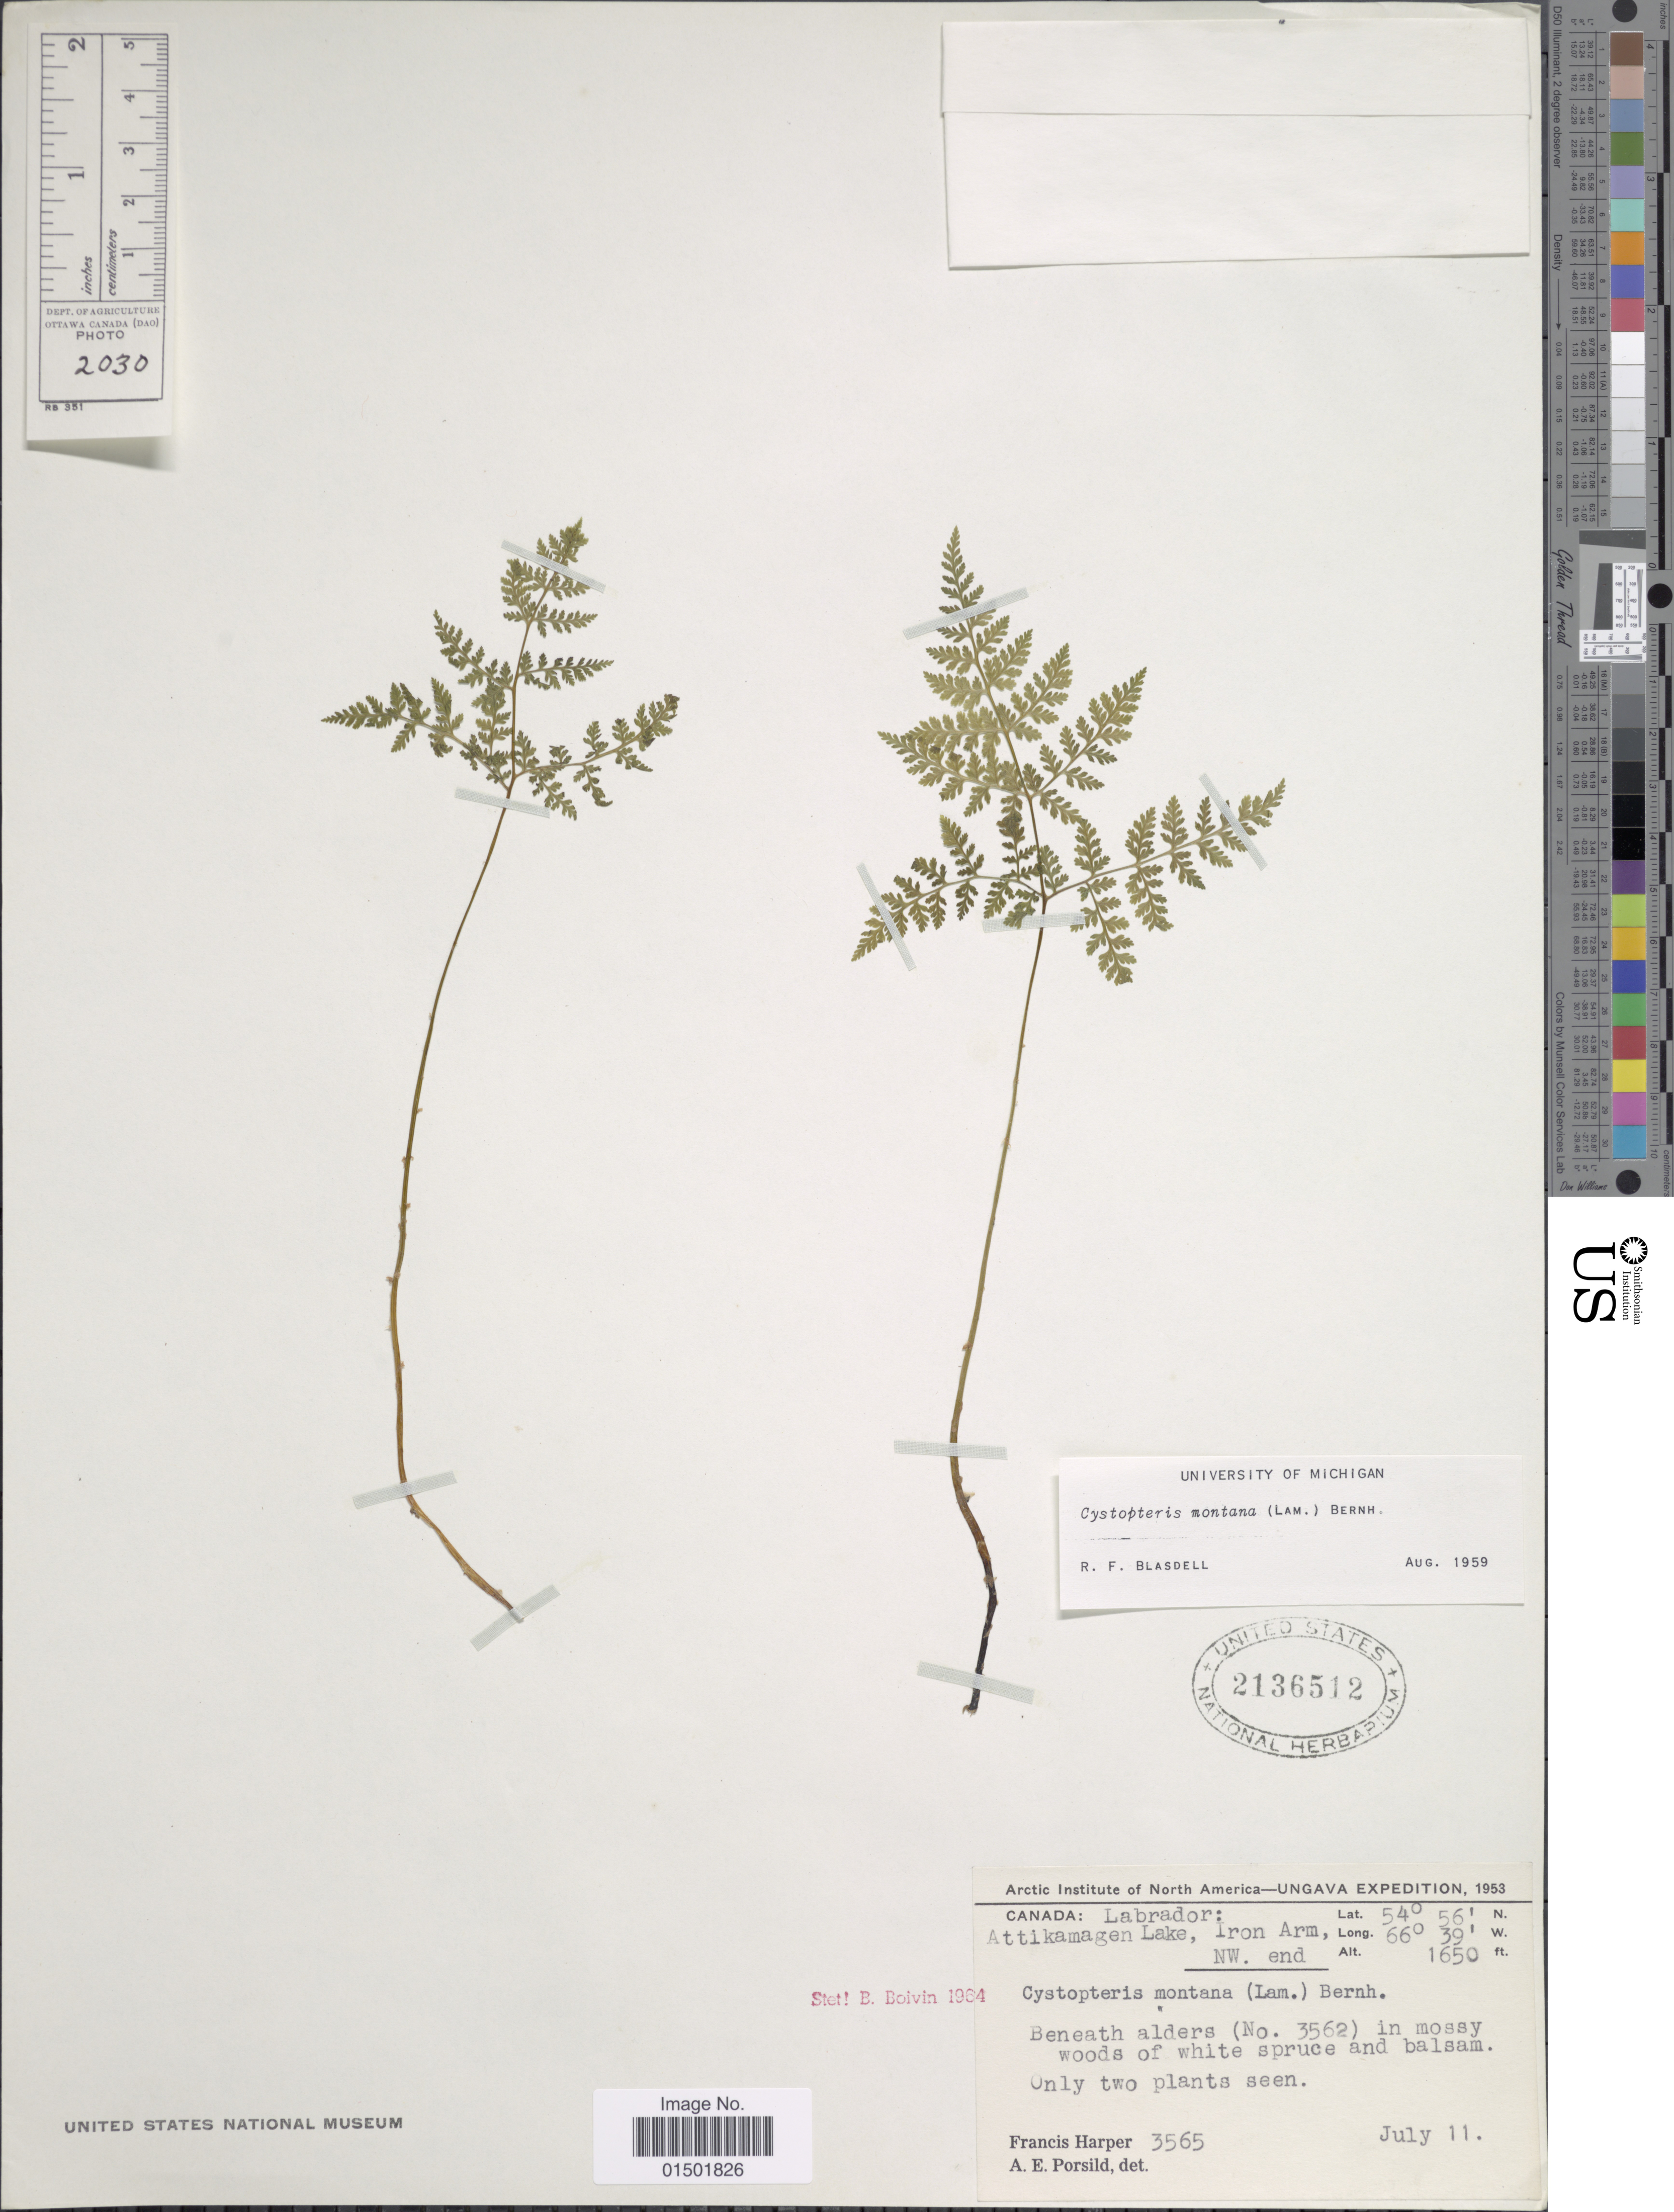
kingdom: Plantae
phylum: Tracheophyta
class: Polypodiopsida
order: Polypodiales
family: Cystopteridaceae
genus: Cystopteris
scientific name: Cystopteris montana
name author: (Lam.) Desv.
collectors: F. Harper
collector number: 3565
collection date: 1953-07-11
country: Canada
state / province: Newfoundland and Labrador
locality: Labrador: Attikamagen Lake, Iron Arm. NW. end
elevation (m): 503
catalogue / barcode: US 2136512